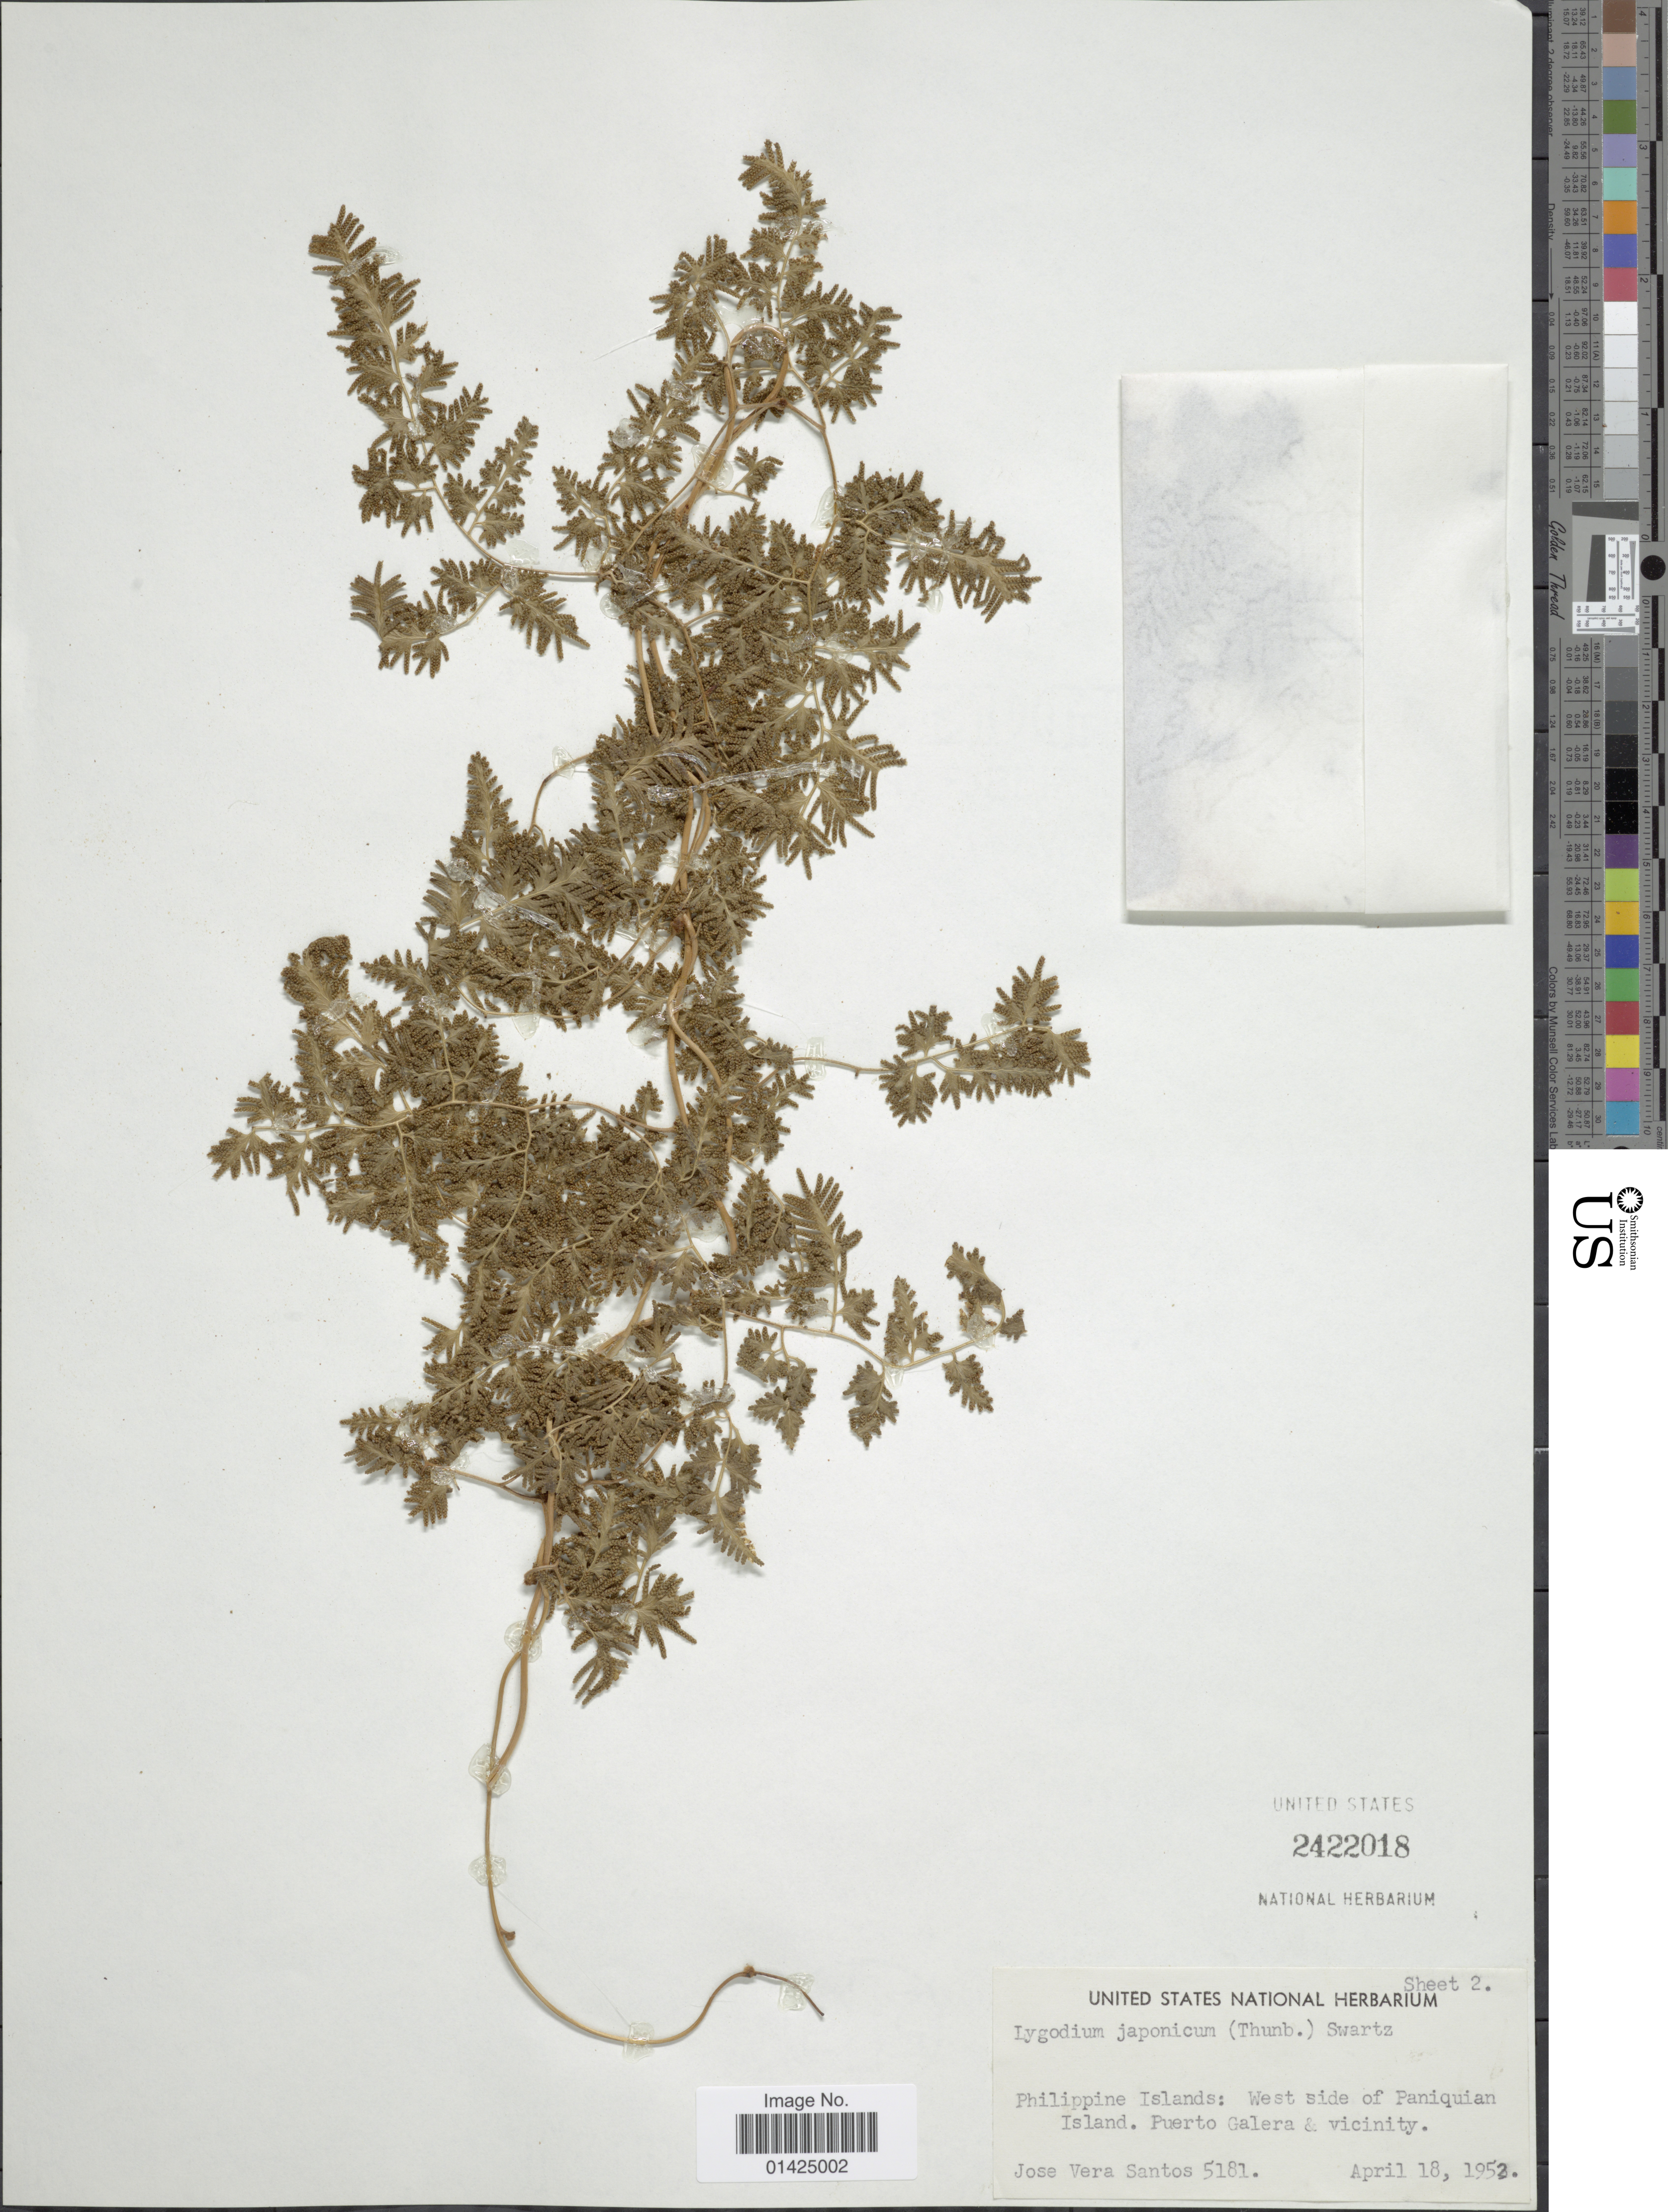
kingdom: Plantae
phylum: Tracheophyta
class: Polypodiopsida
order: Schizaeales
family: Lygodiaceae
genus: Lygodium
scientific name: Lygodium japonicum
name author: (Thunb.) Sw.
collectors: J. V. Santos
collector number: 5181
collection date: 1952-04-18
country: Philippines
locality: West side of Paniquian Island, Puerto Galera & vicinity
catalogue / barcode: US 2422018